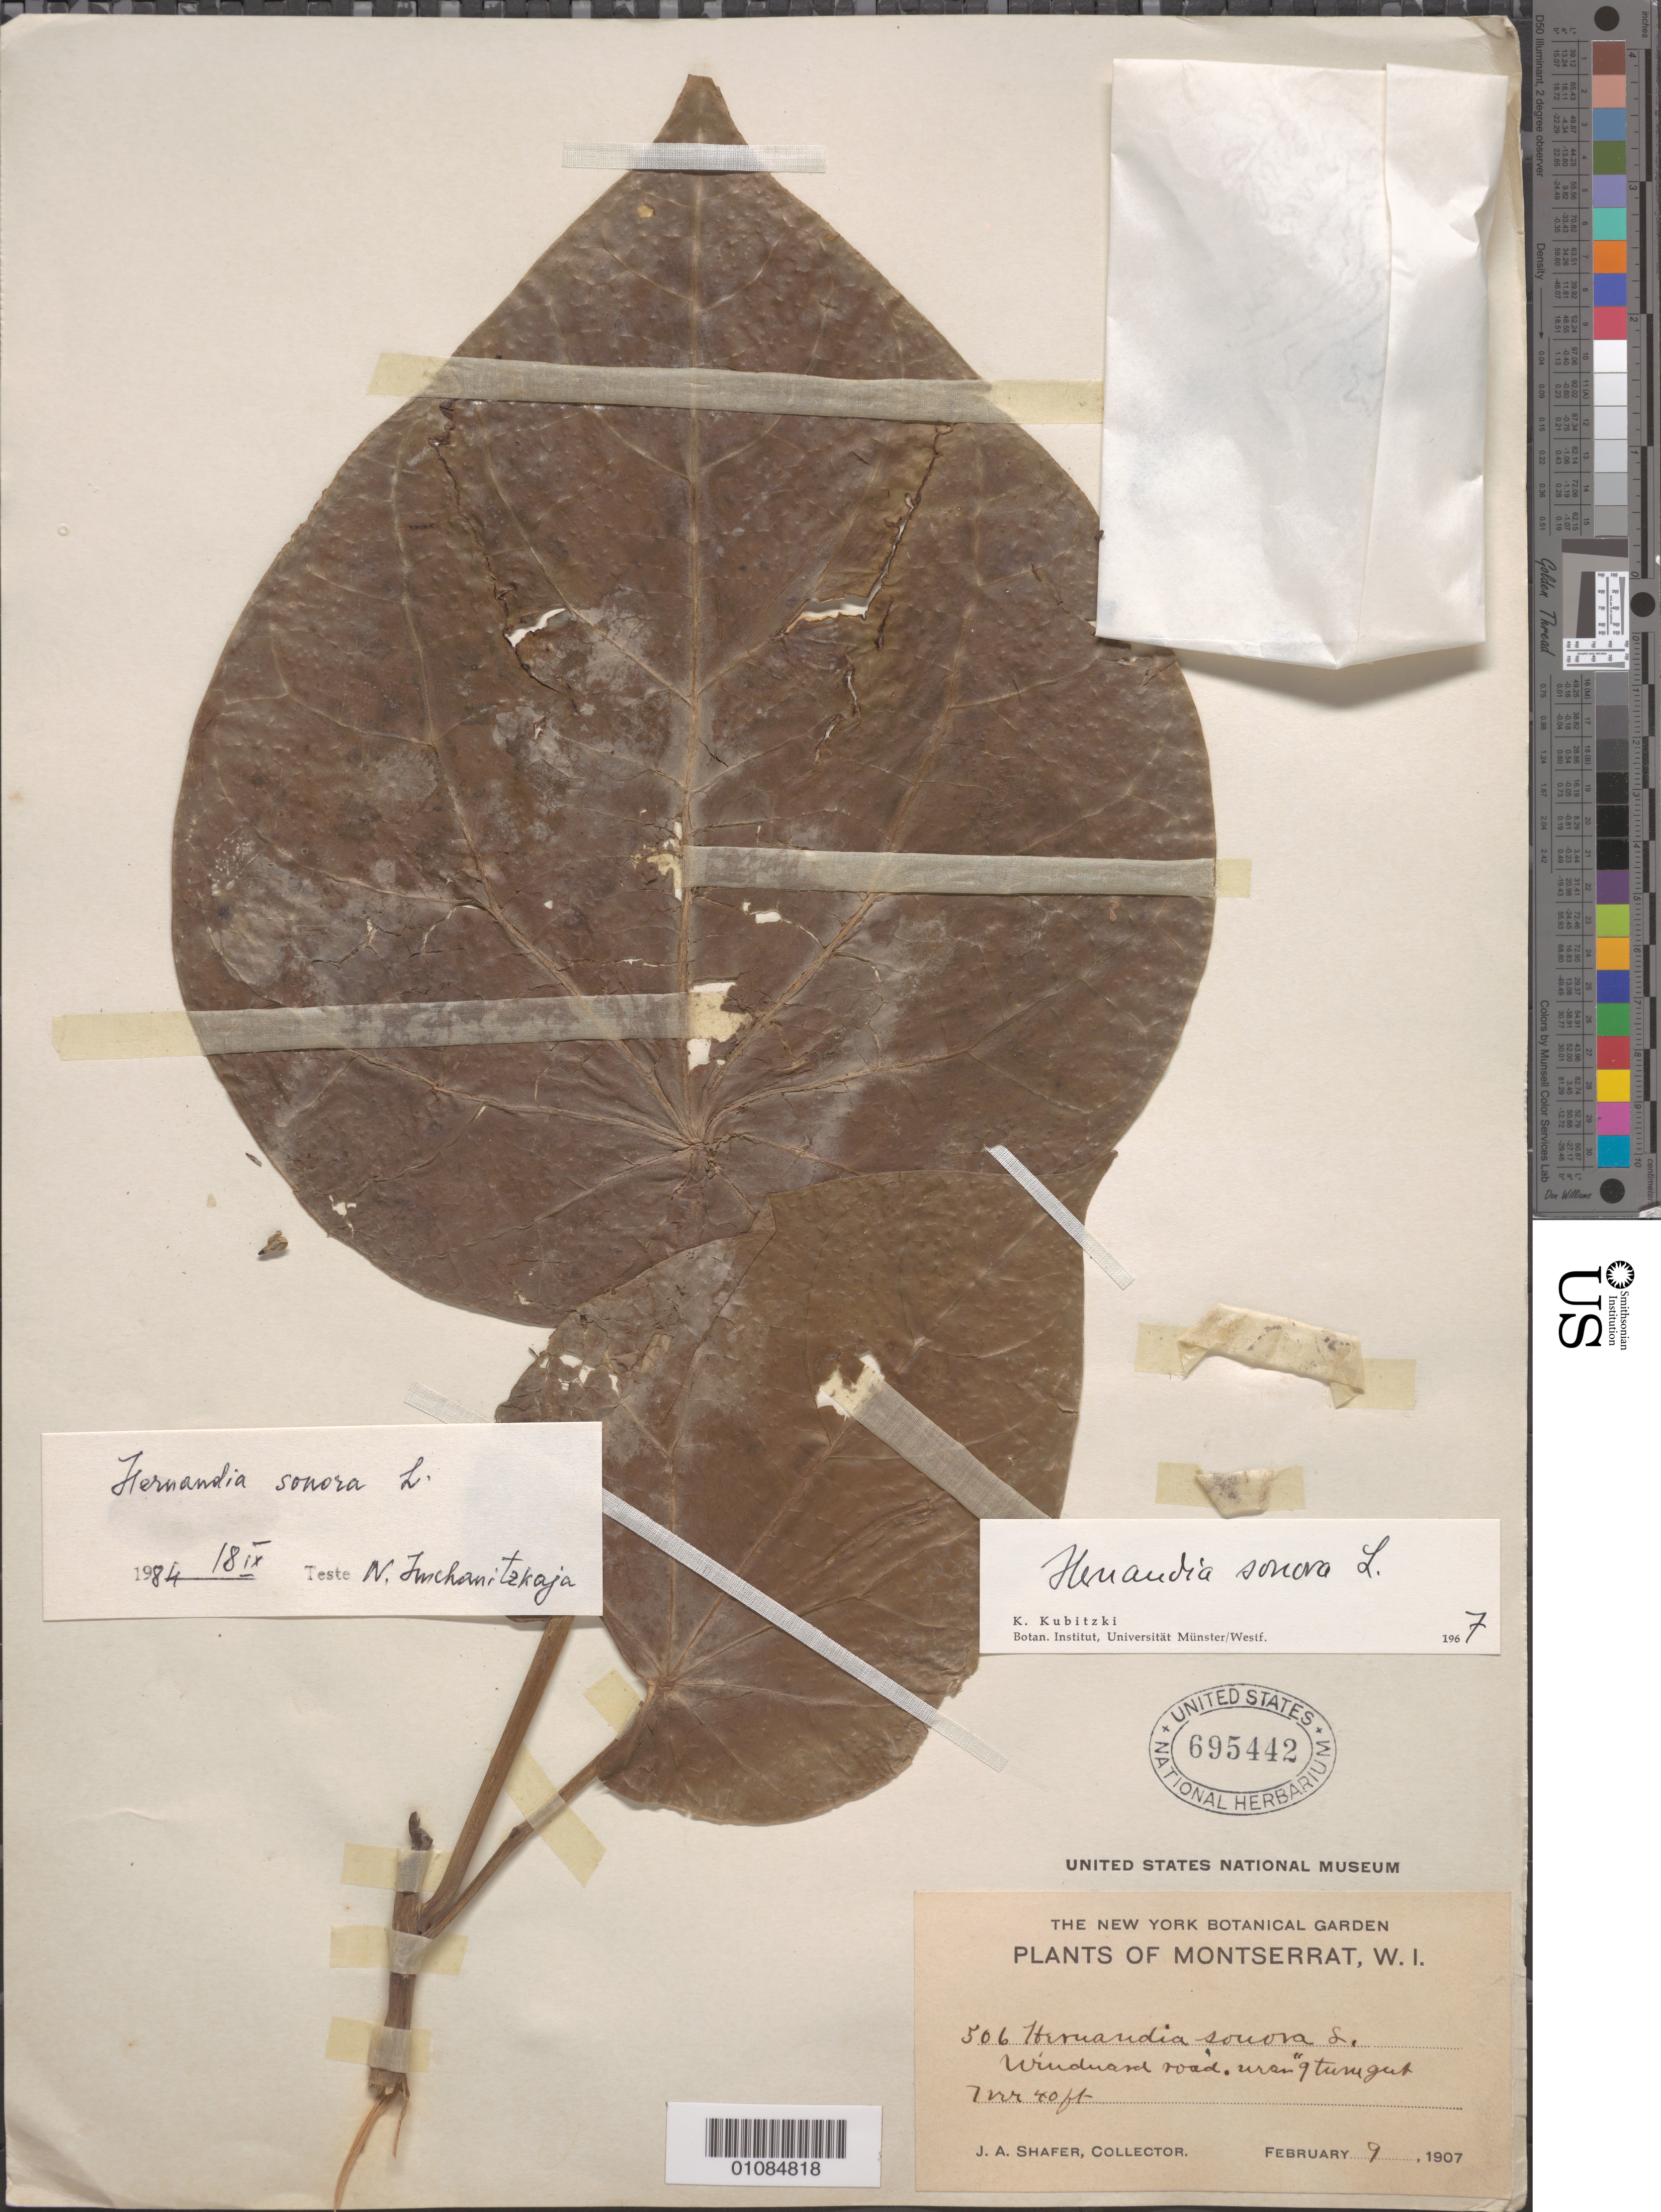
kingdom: Plantae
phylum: Tracheophyta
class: Magnoliopsida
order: Laurales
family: Hernandiaceae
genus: Hernandia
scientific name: Hernandia sonora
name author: L.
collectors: J. A. Shafer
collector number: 506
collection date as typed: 09 Feb 1907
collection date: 1907-02-09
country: Montserrat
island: Montserrat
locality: Windward Road.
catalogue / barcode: US 695442